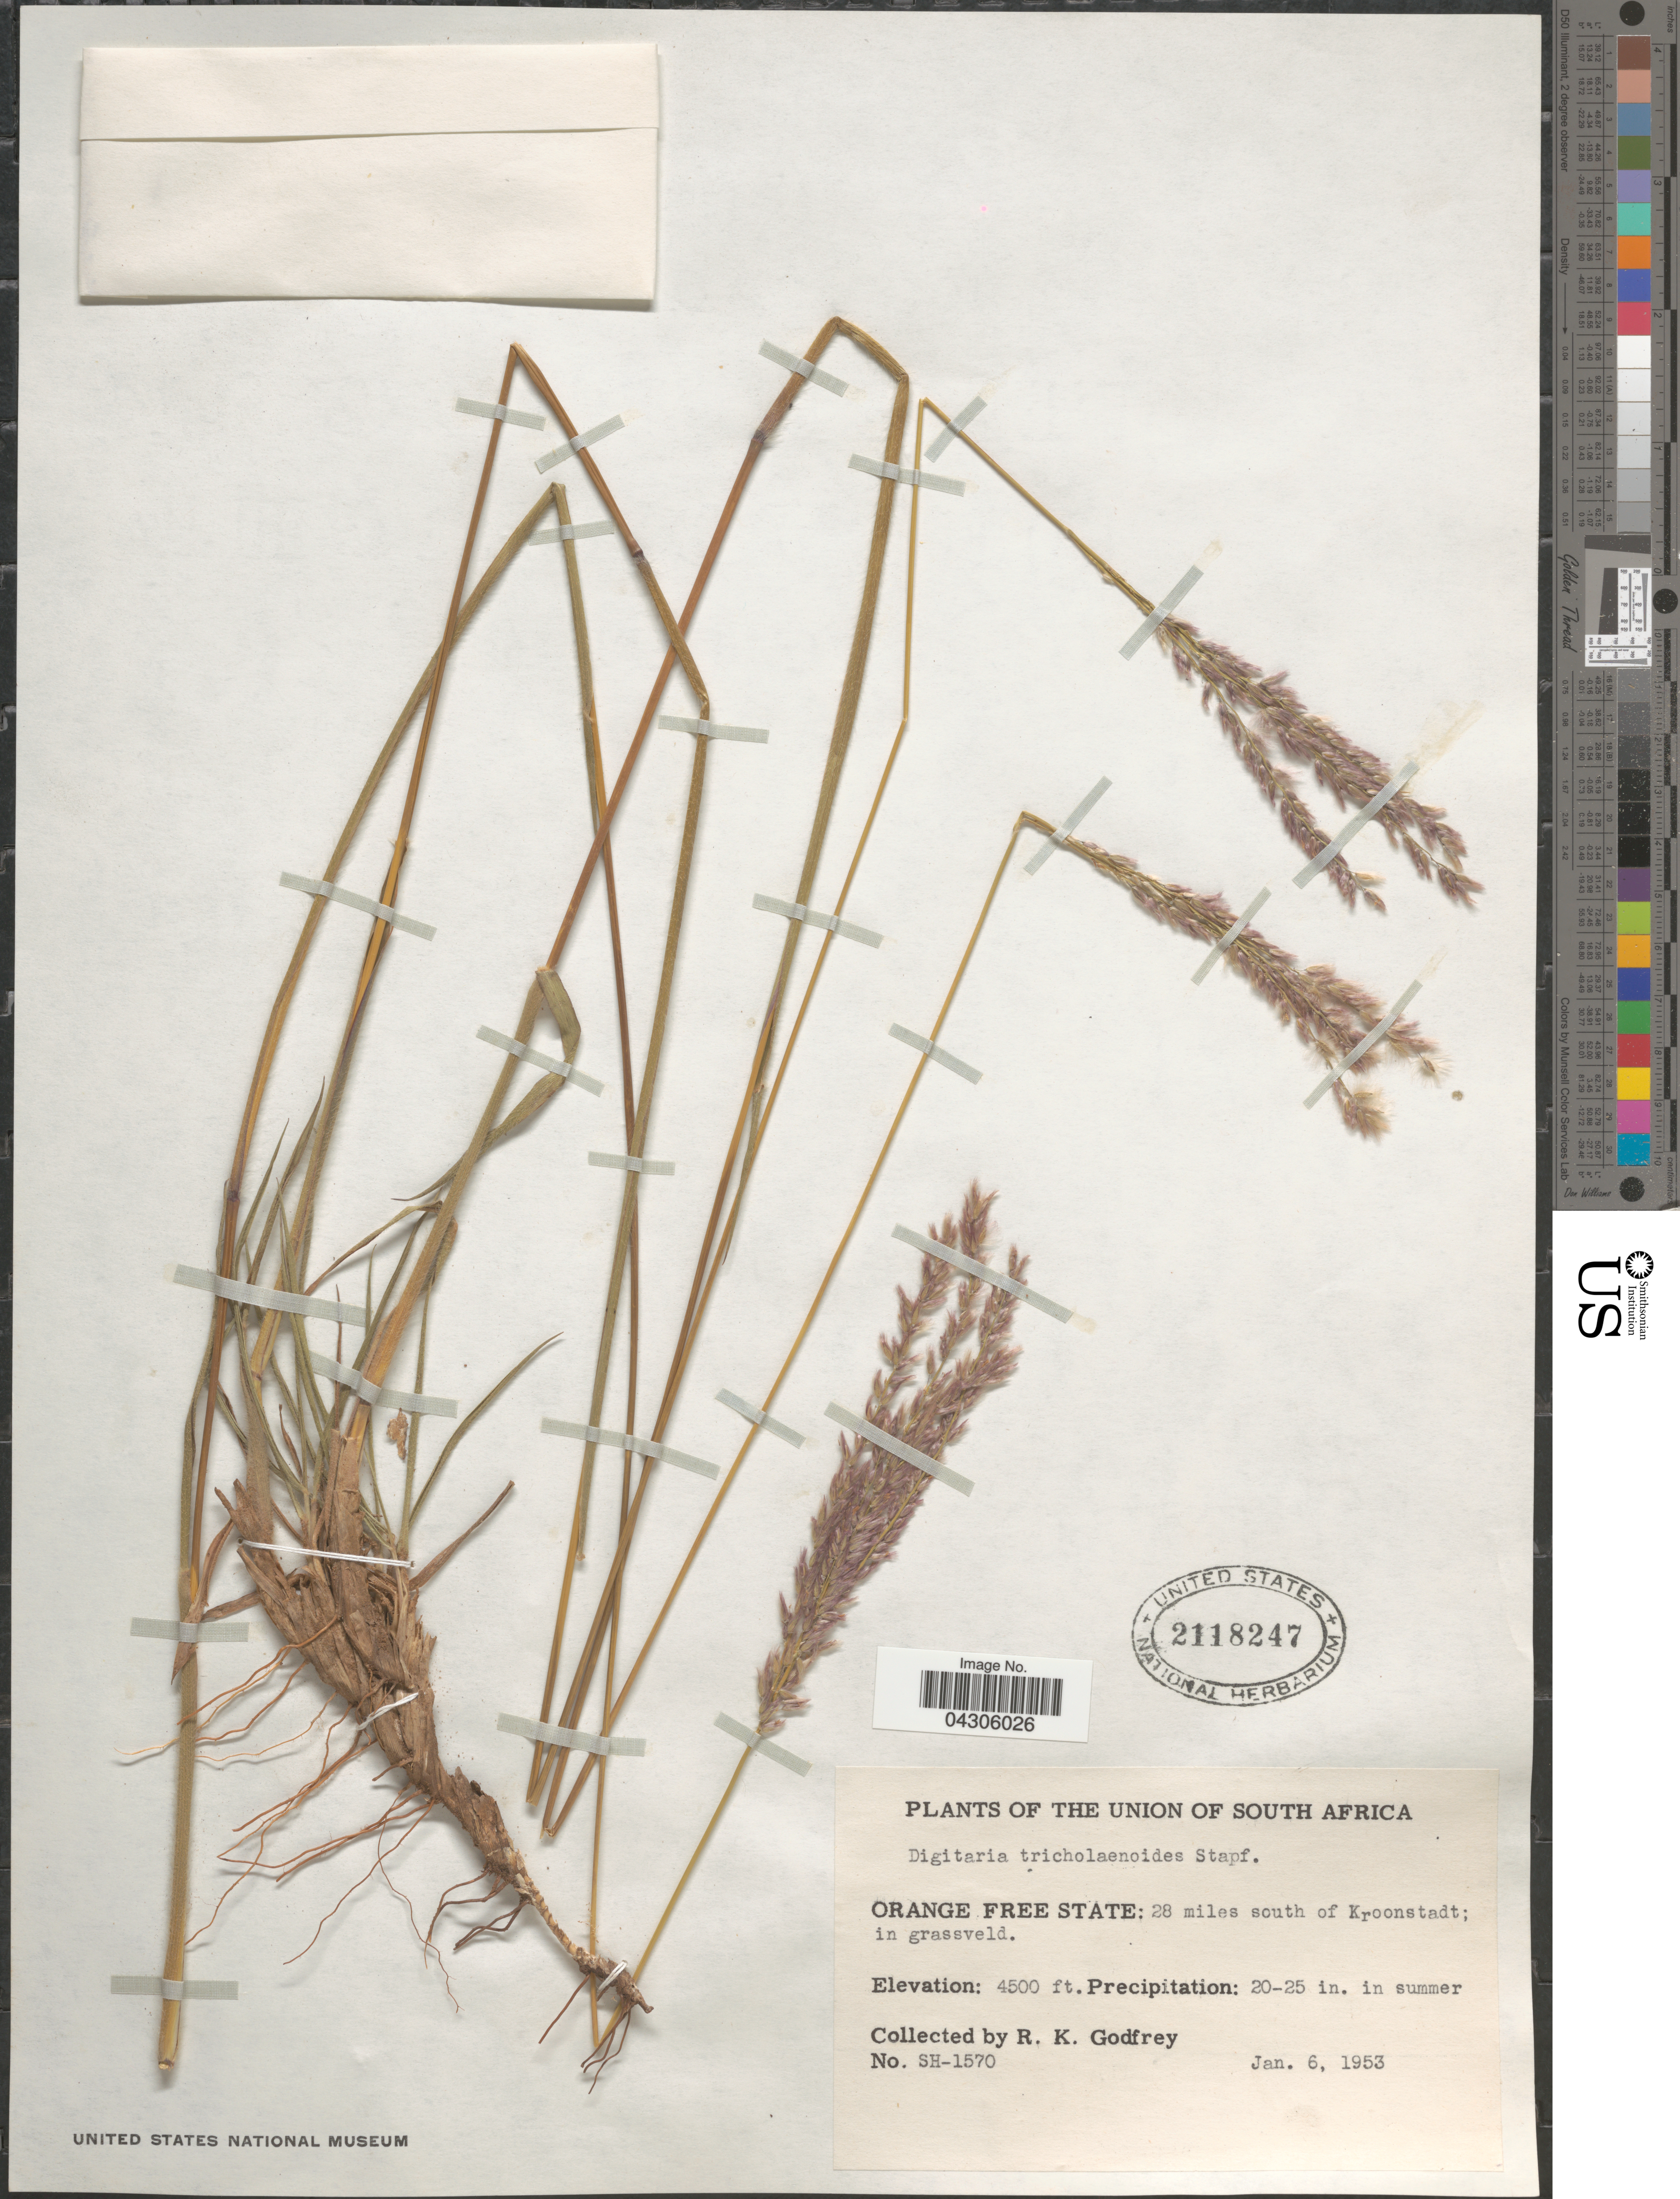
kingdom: Plantae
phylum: Tracheophyta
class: Liliopsida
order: Poales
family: Poaceae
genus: Digitaria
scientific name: Digitaria tricholaenoides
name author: Stapf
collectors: R. K. Godfrey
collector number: SH-1570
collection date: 1953-01-06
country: South Africa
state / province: Free State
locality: Union of South Africa. Orange Free State: 28 miles south of Kroonstadt; in grassveld.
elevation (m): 1372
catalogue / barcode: US 2118247